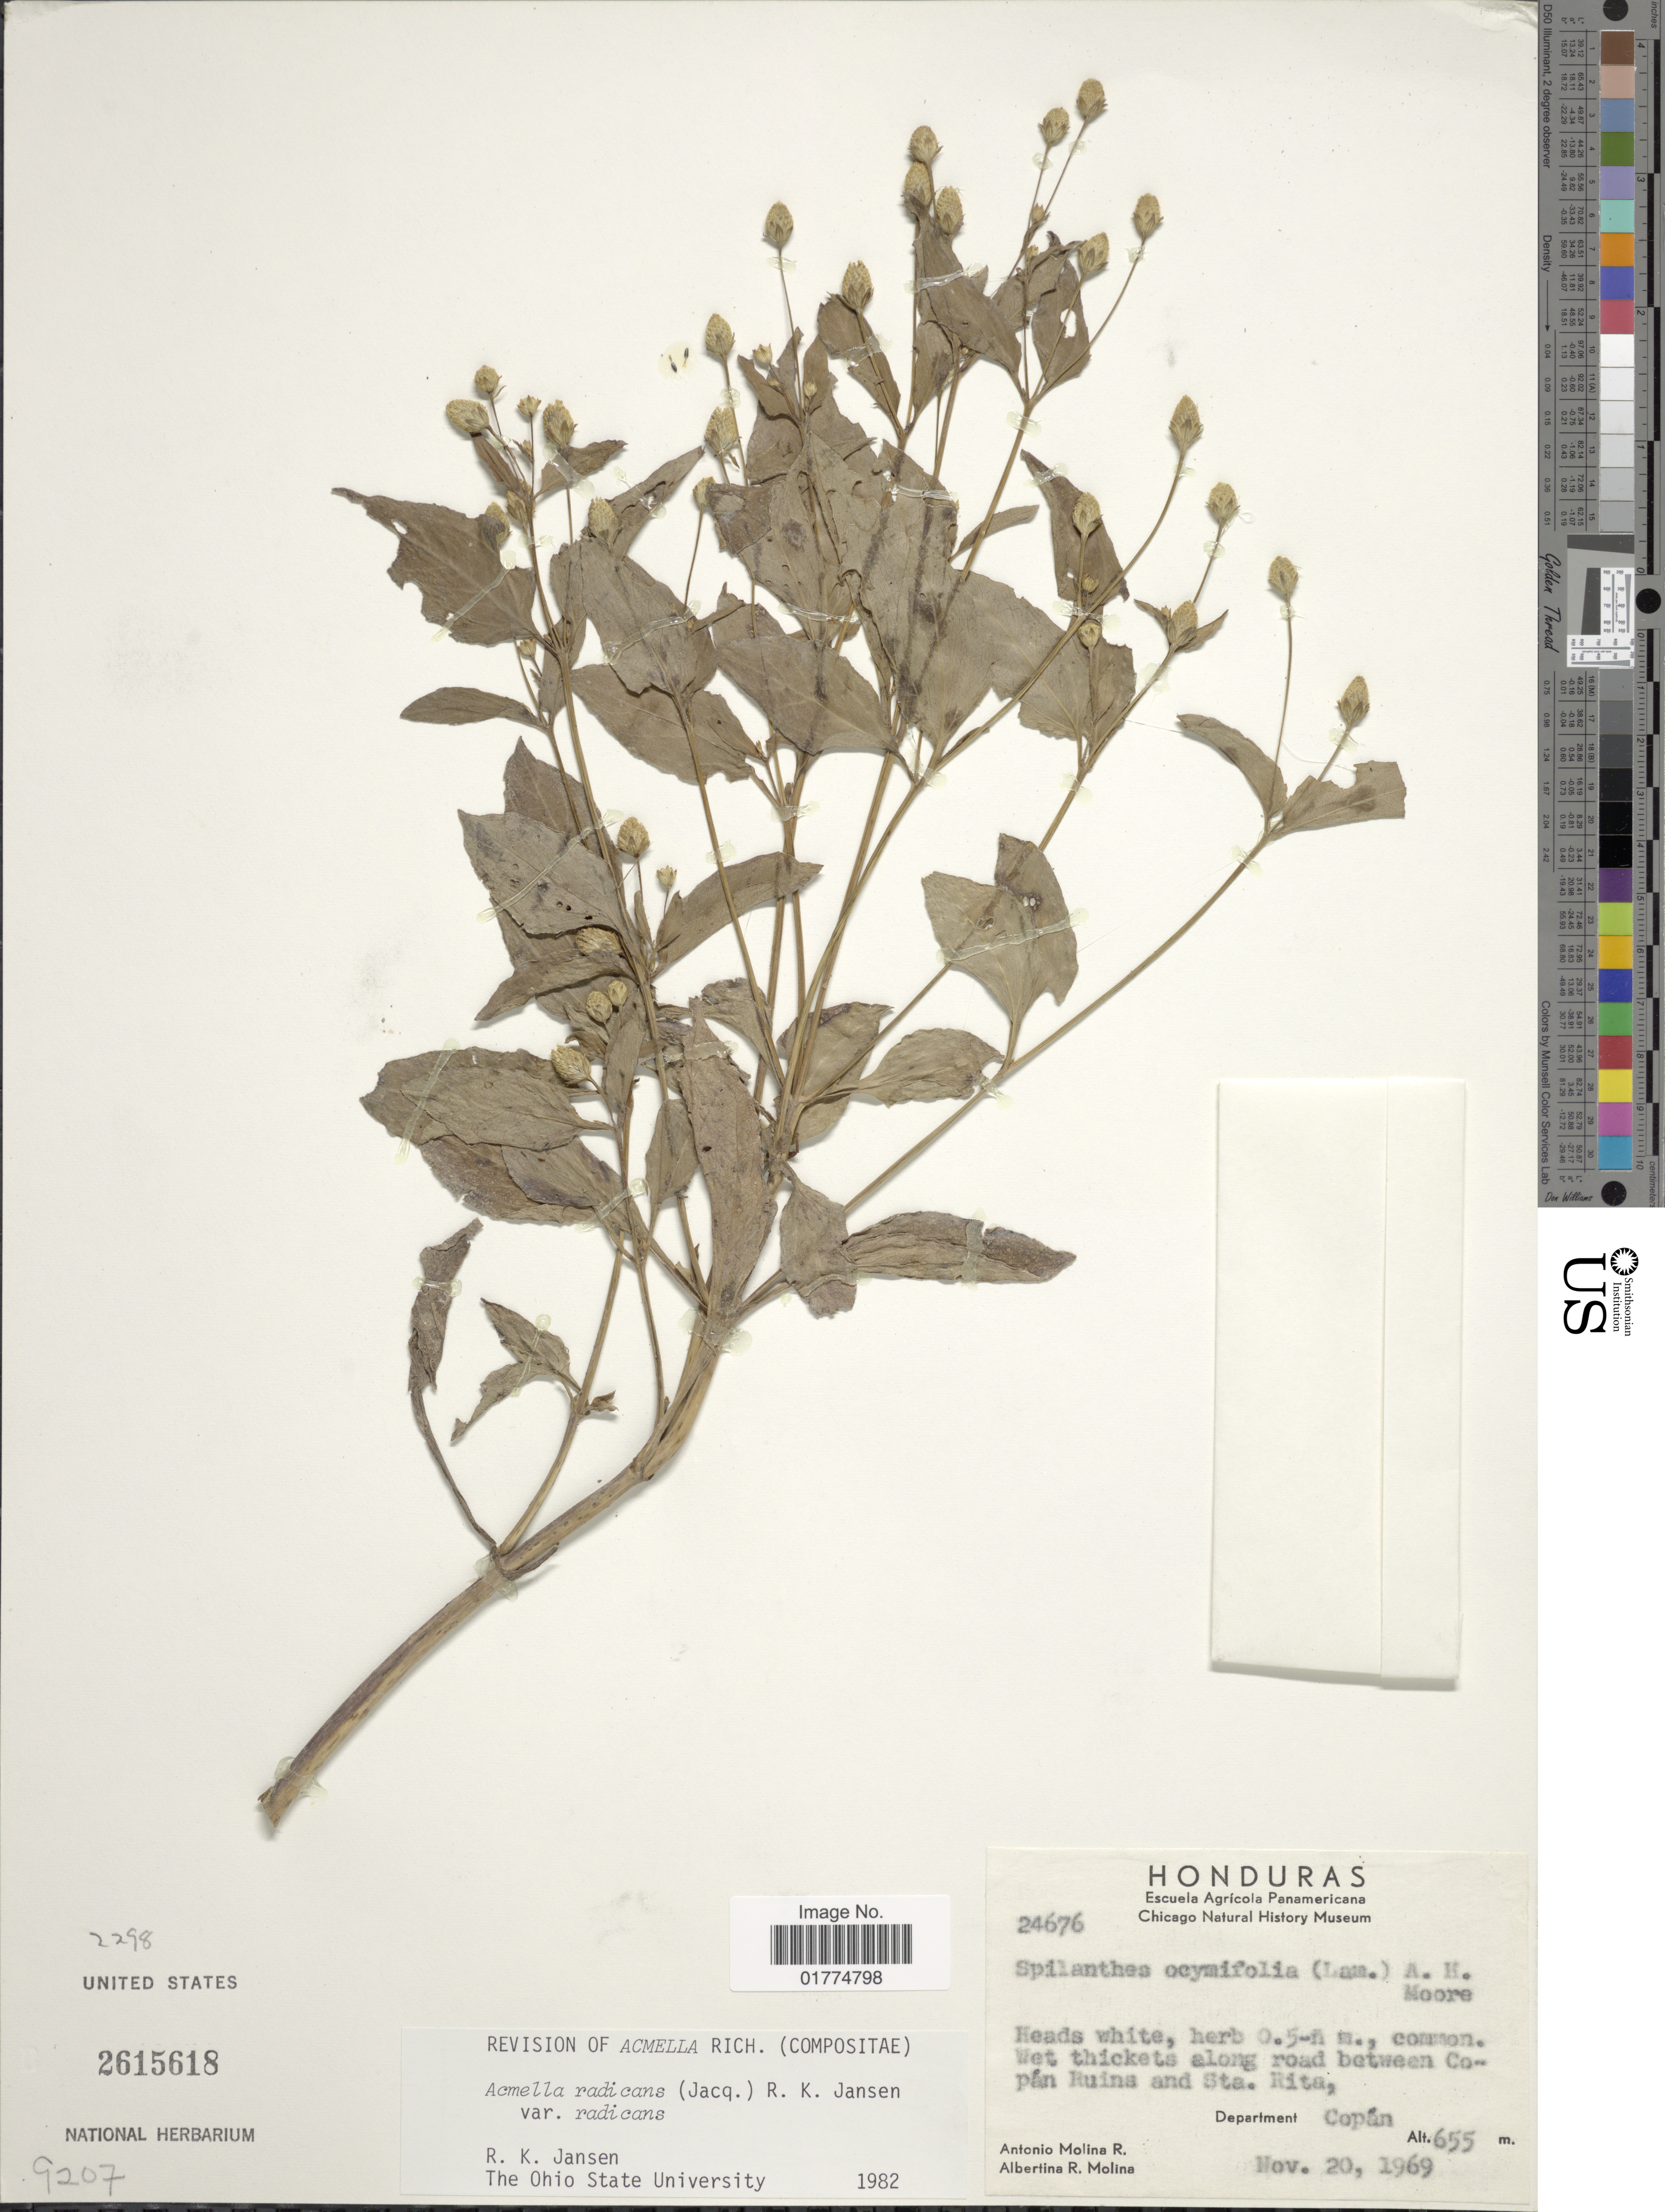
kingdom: Plantae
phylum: Tracheophyta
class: Magnoliopsida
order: Asterales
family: Asteraceae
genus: Acmella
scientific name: Acmella radicans var. radicans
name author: (Jacq.) R.K. Jansen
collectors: A. Molina R. & A. R. Molina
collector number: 24676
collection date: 1969-11-20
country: Honduras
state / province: Copán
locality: Along road between Copán Ruins and Sta. Rita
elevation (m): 655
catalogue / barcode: US 2615618